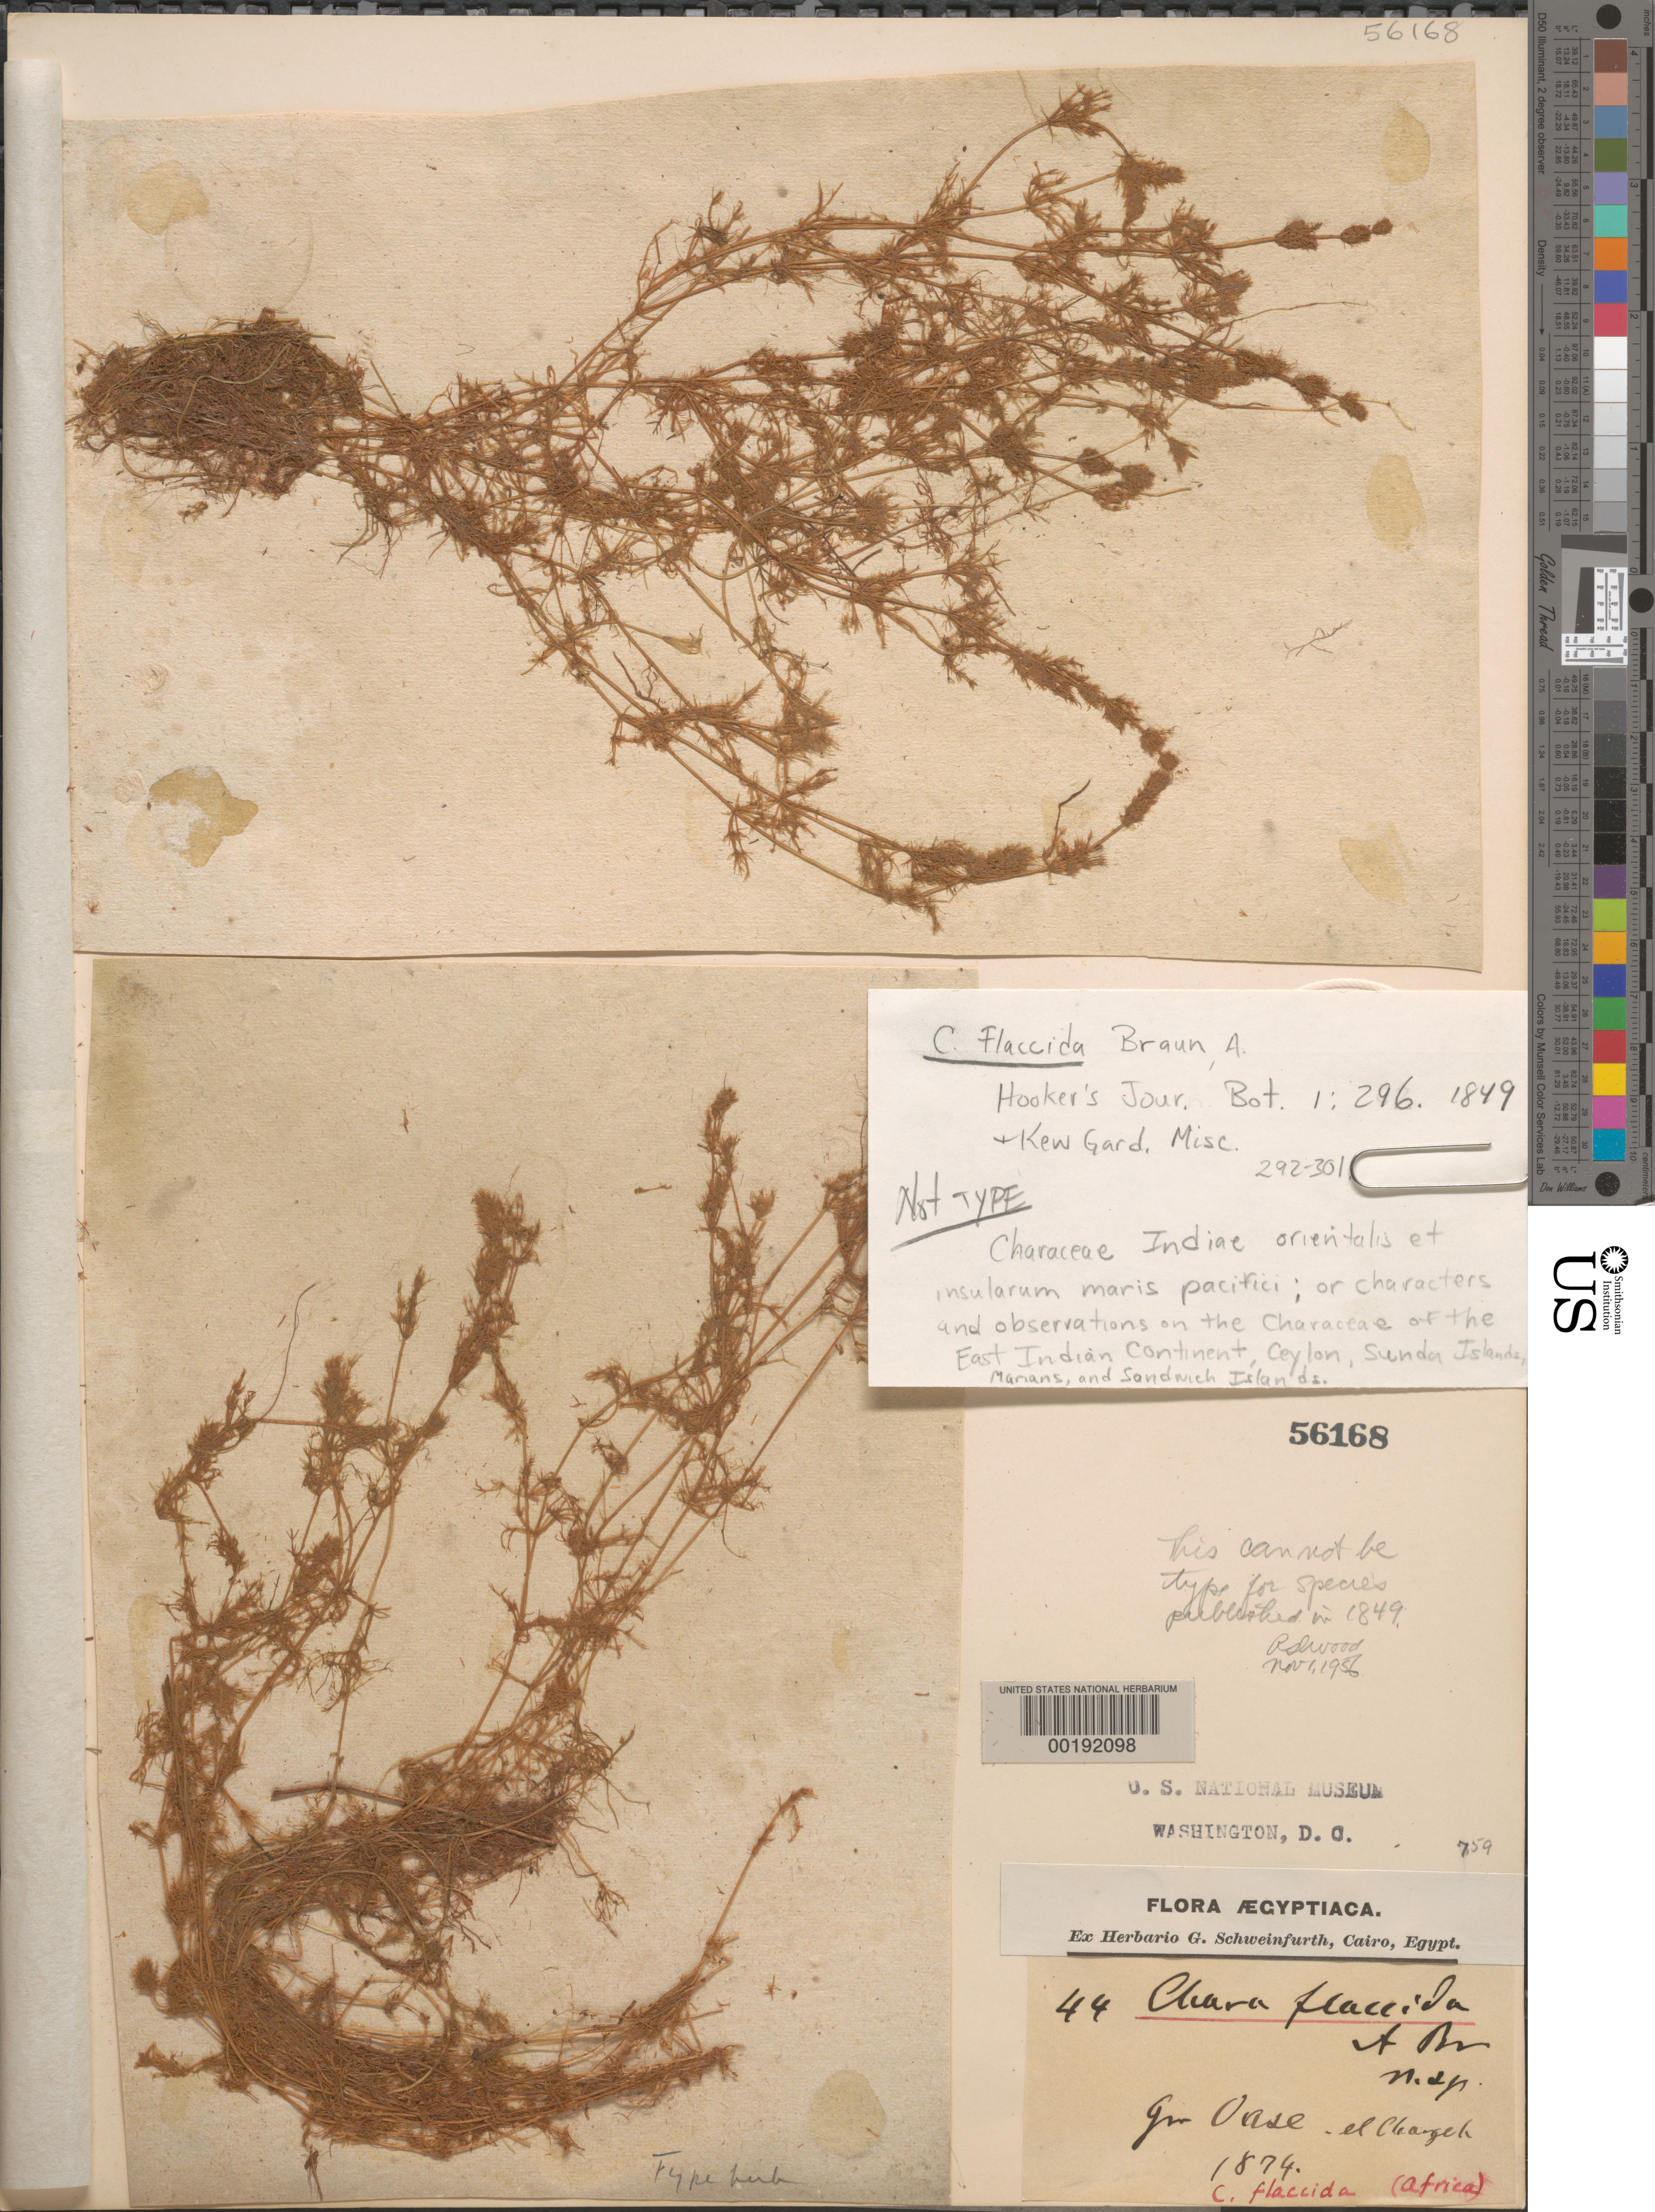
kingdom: Plantae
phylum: Charophyta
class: Charophyceae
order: Charales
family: Characeae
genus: Chara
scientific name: Chara fibrosa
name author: C. Agardh ex Bruzelius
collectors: G. A. Schweinfurth (herbarium)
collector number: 44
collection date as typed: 1874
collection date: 1874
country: Egypt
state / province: Al Wadi al Jadid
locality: Al Kharga (El Chargeh), Kharga Oasis (Gr. Oase), Lower Egypt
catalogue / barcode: US 56168